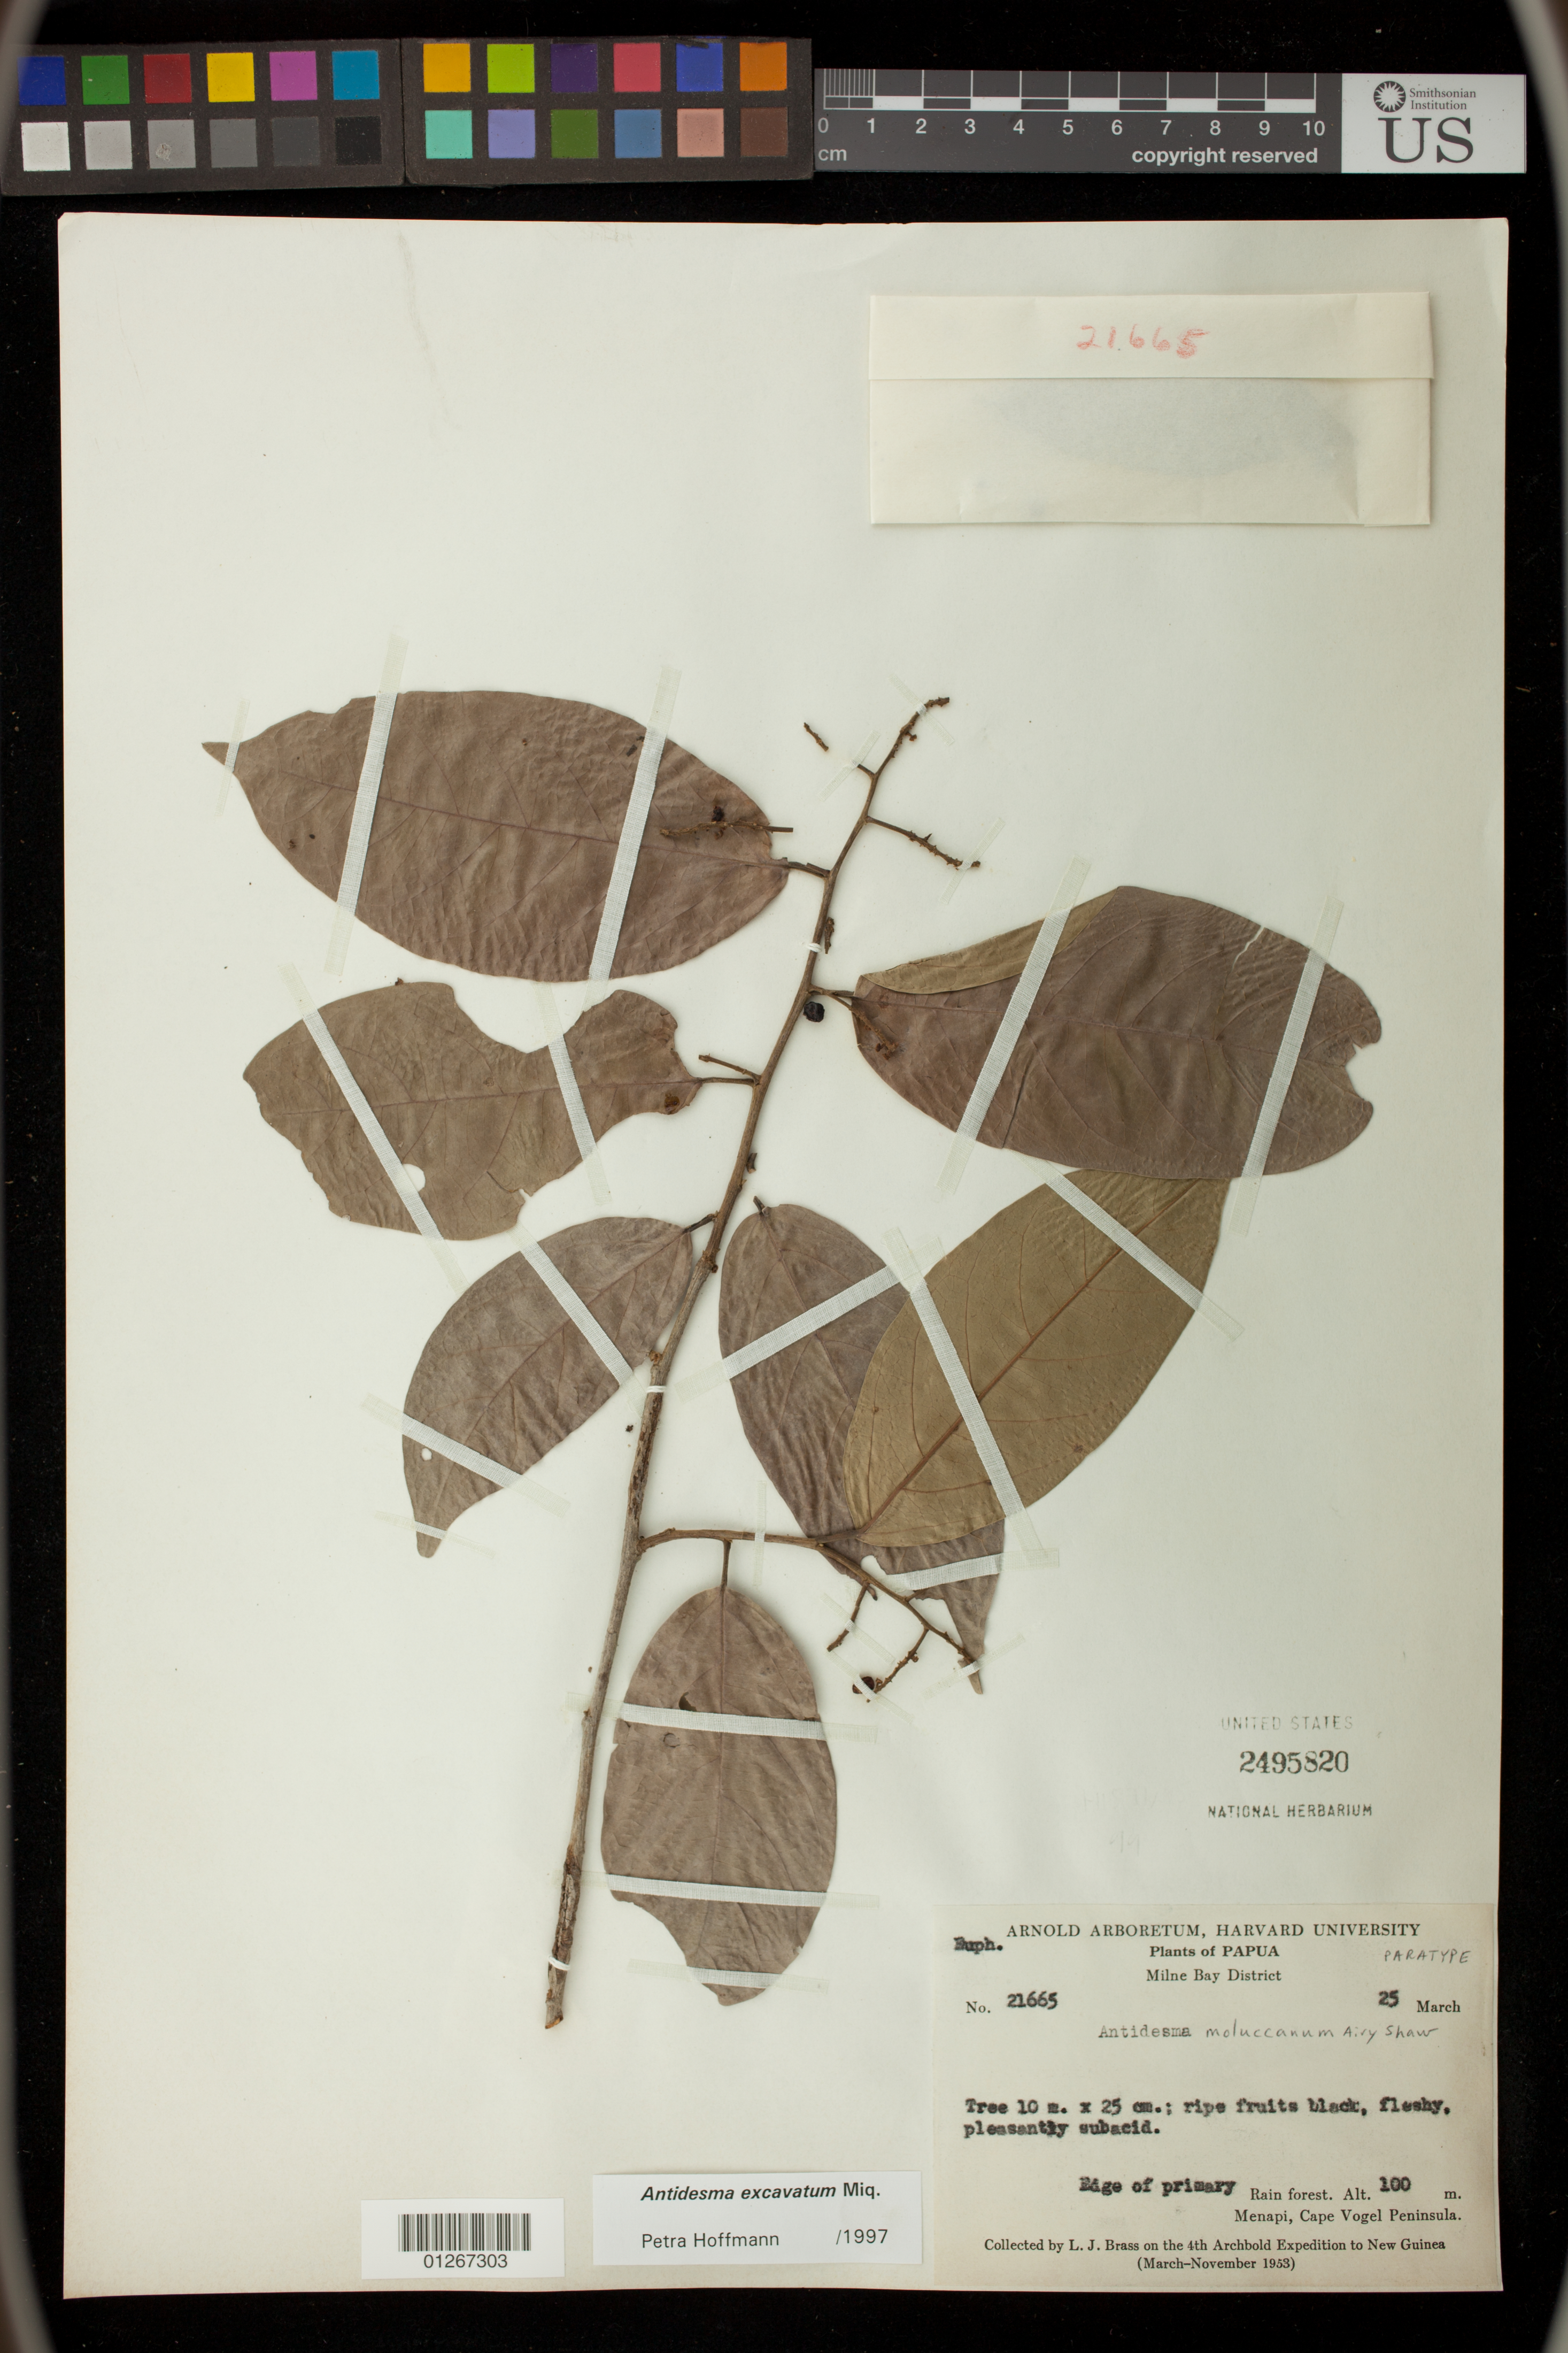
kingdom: Plantae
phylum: Tracheophyta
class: Magnoliopsida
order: Malpighiales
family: Phyllanthaceae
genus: Antidesma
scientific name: Antidesma excavatum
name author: Miq.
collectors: L. J. Brass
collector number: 21665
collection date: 1953-03-25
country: Papua New Guinea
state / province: Milne Bay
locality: Menapi, Cape Vogel Penninsula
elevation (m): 100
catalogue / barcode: US 2495820